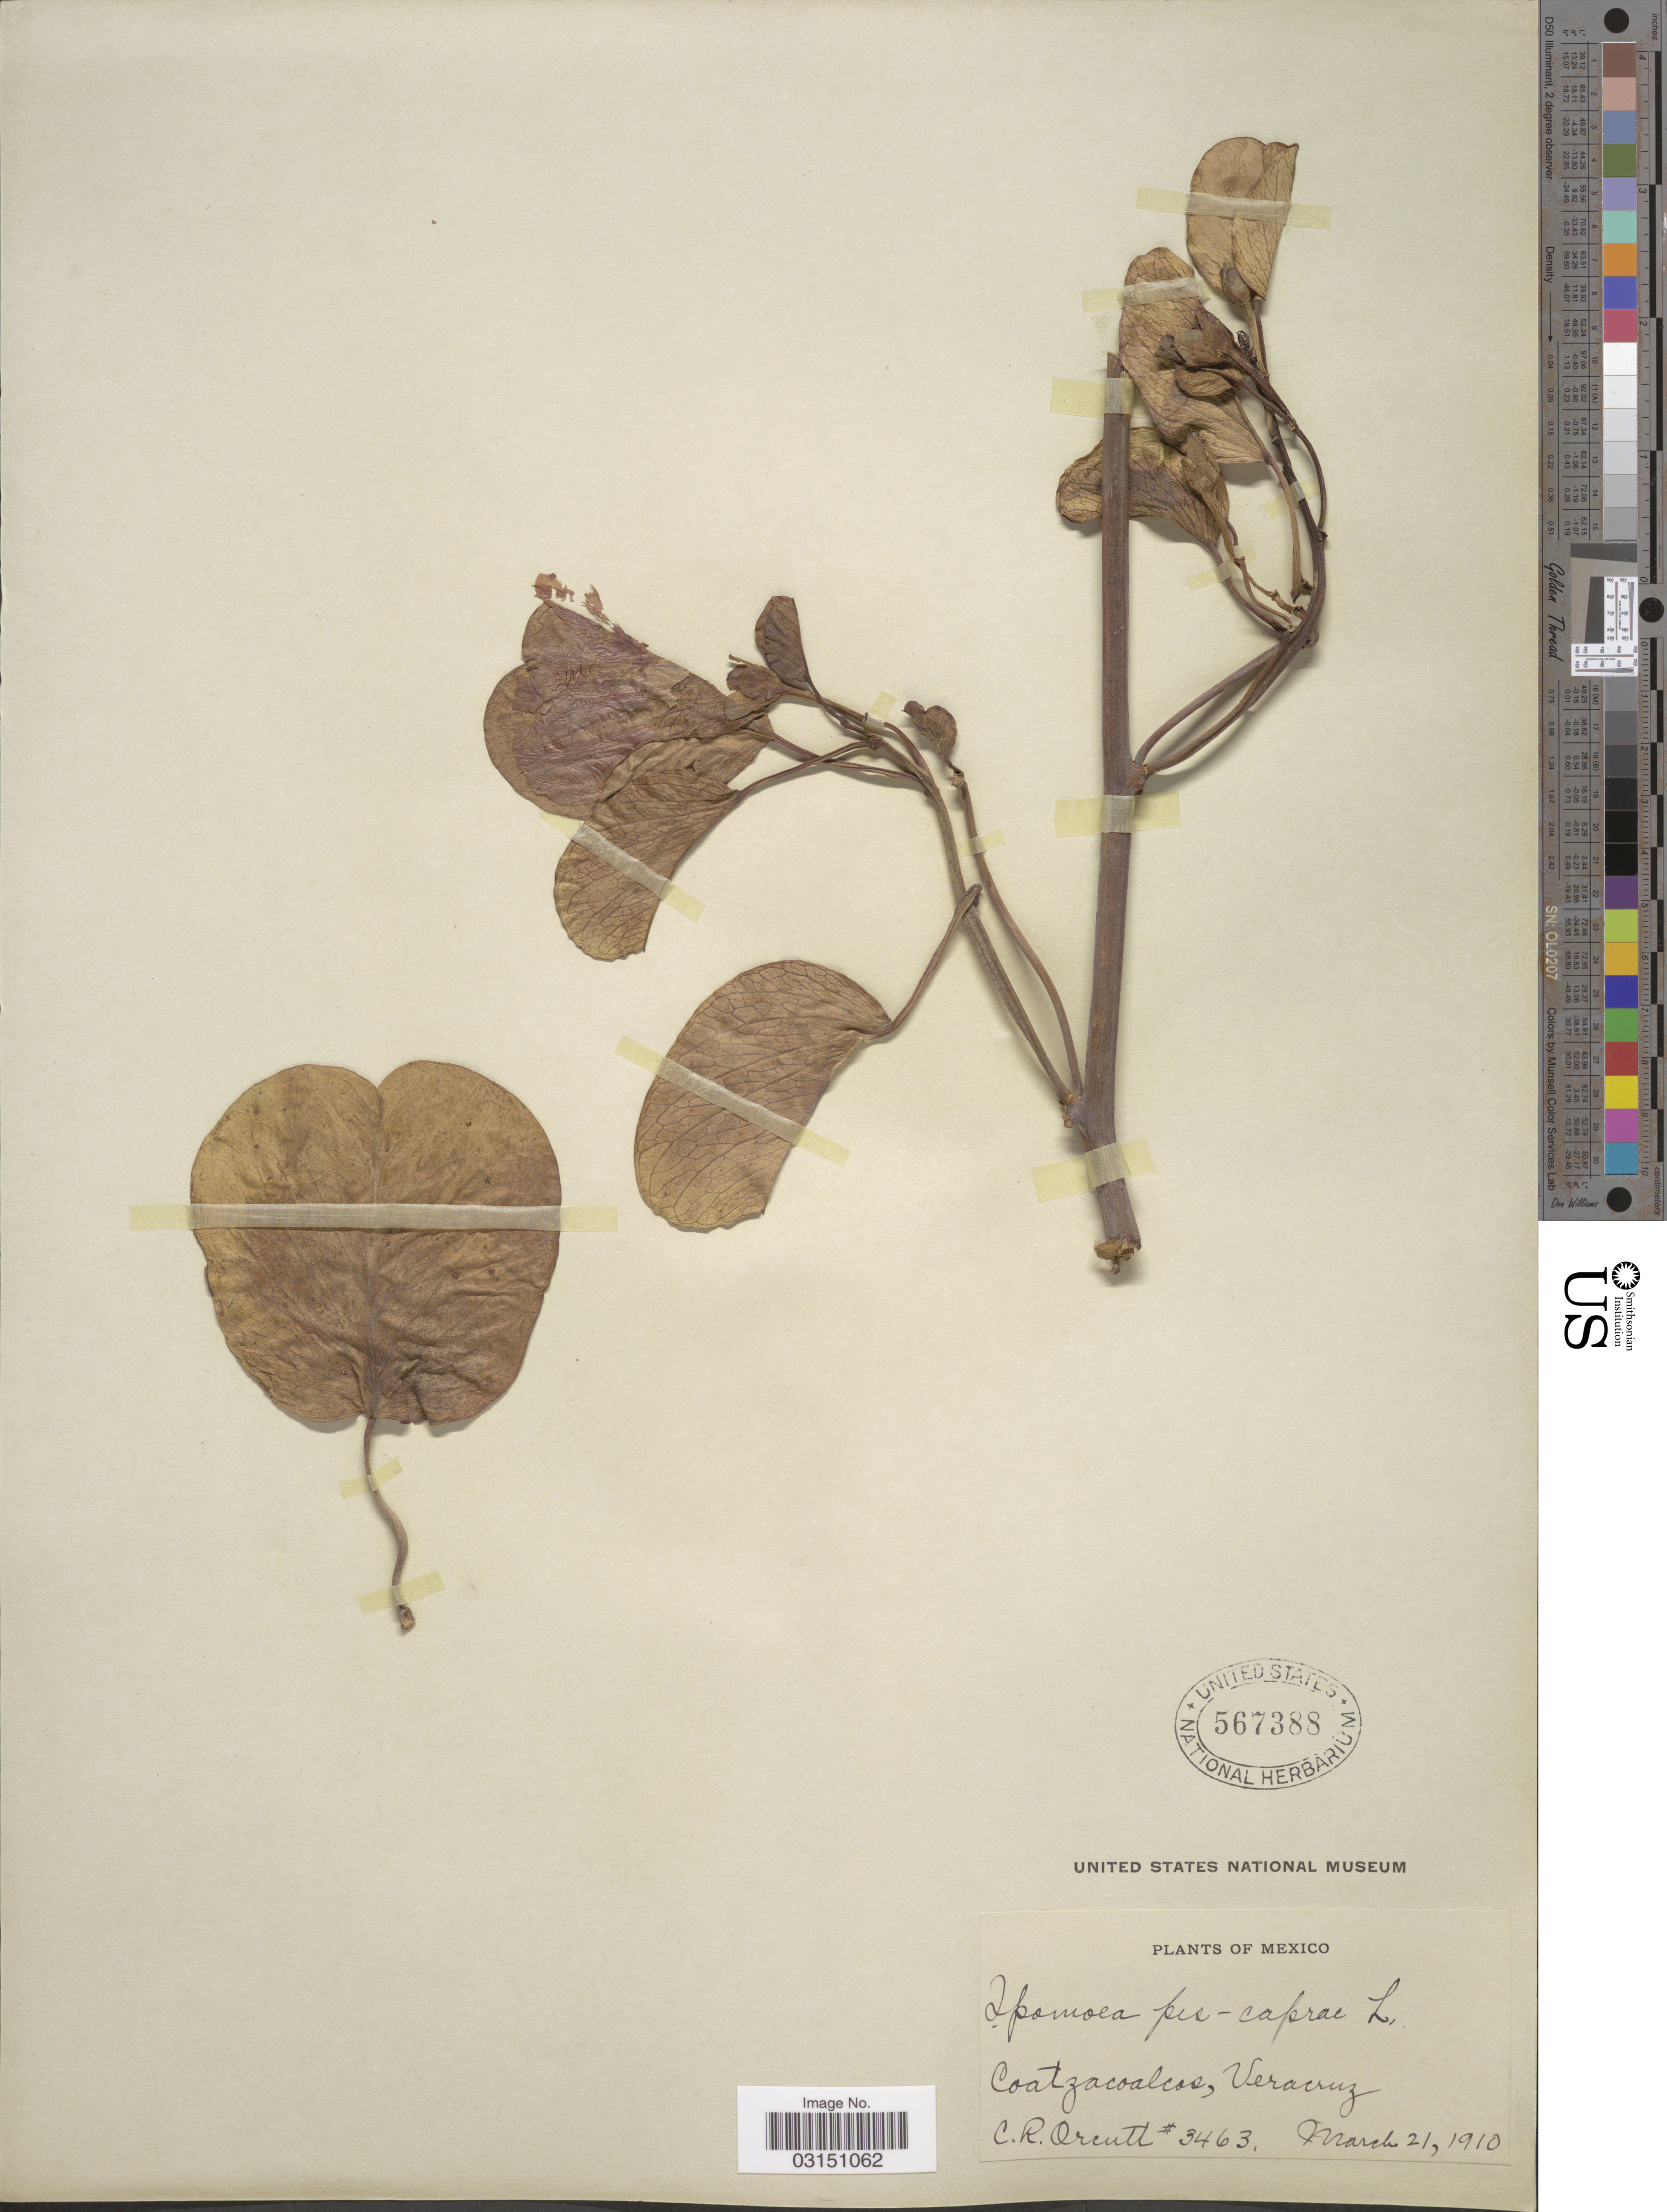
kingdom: Plantae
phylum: Tracheophyta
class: Magnoliopsida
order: Solanales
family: Convolvulaceae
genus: Ipomoea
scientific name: Ipomoea pes-caprae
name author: (L.) R. Br.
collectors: C. R. Orcutt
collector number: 3463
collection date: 1910-03-21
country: Mexico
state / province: Veracruz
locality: Coatzacoalcos, Veracruz.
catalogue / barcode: US 567388